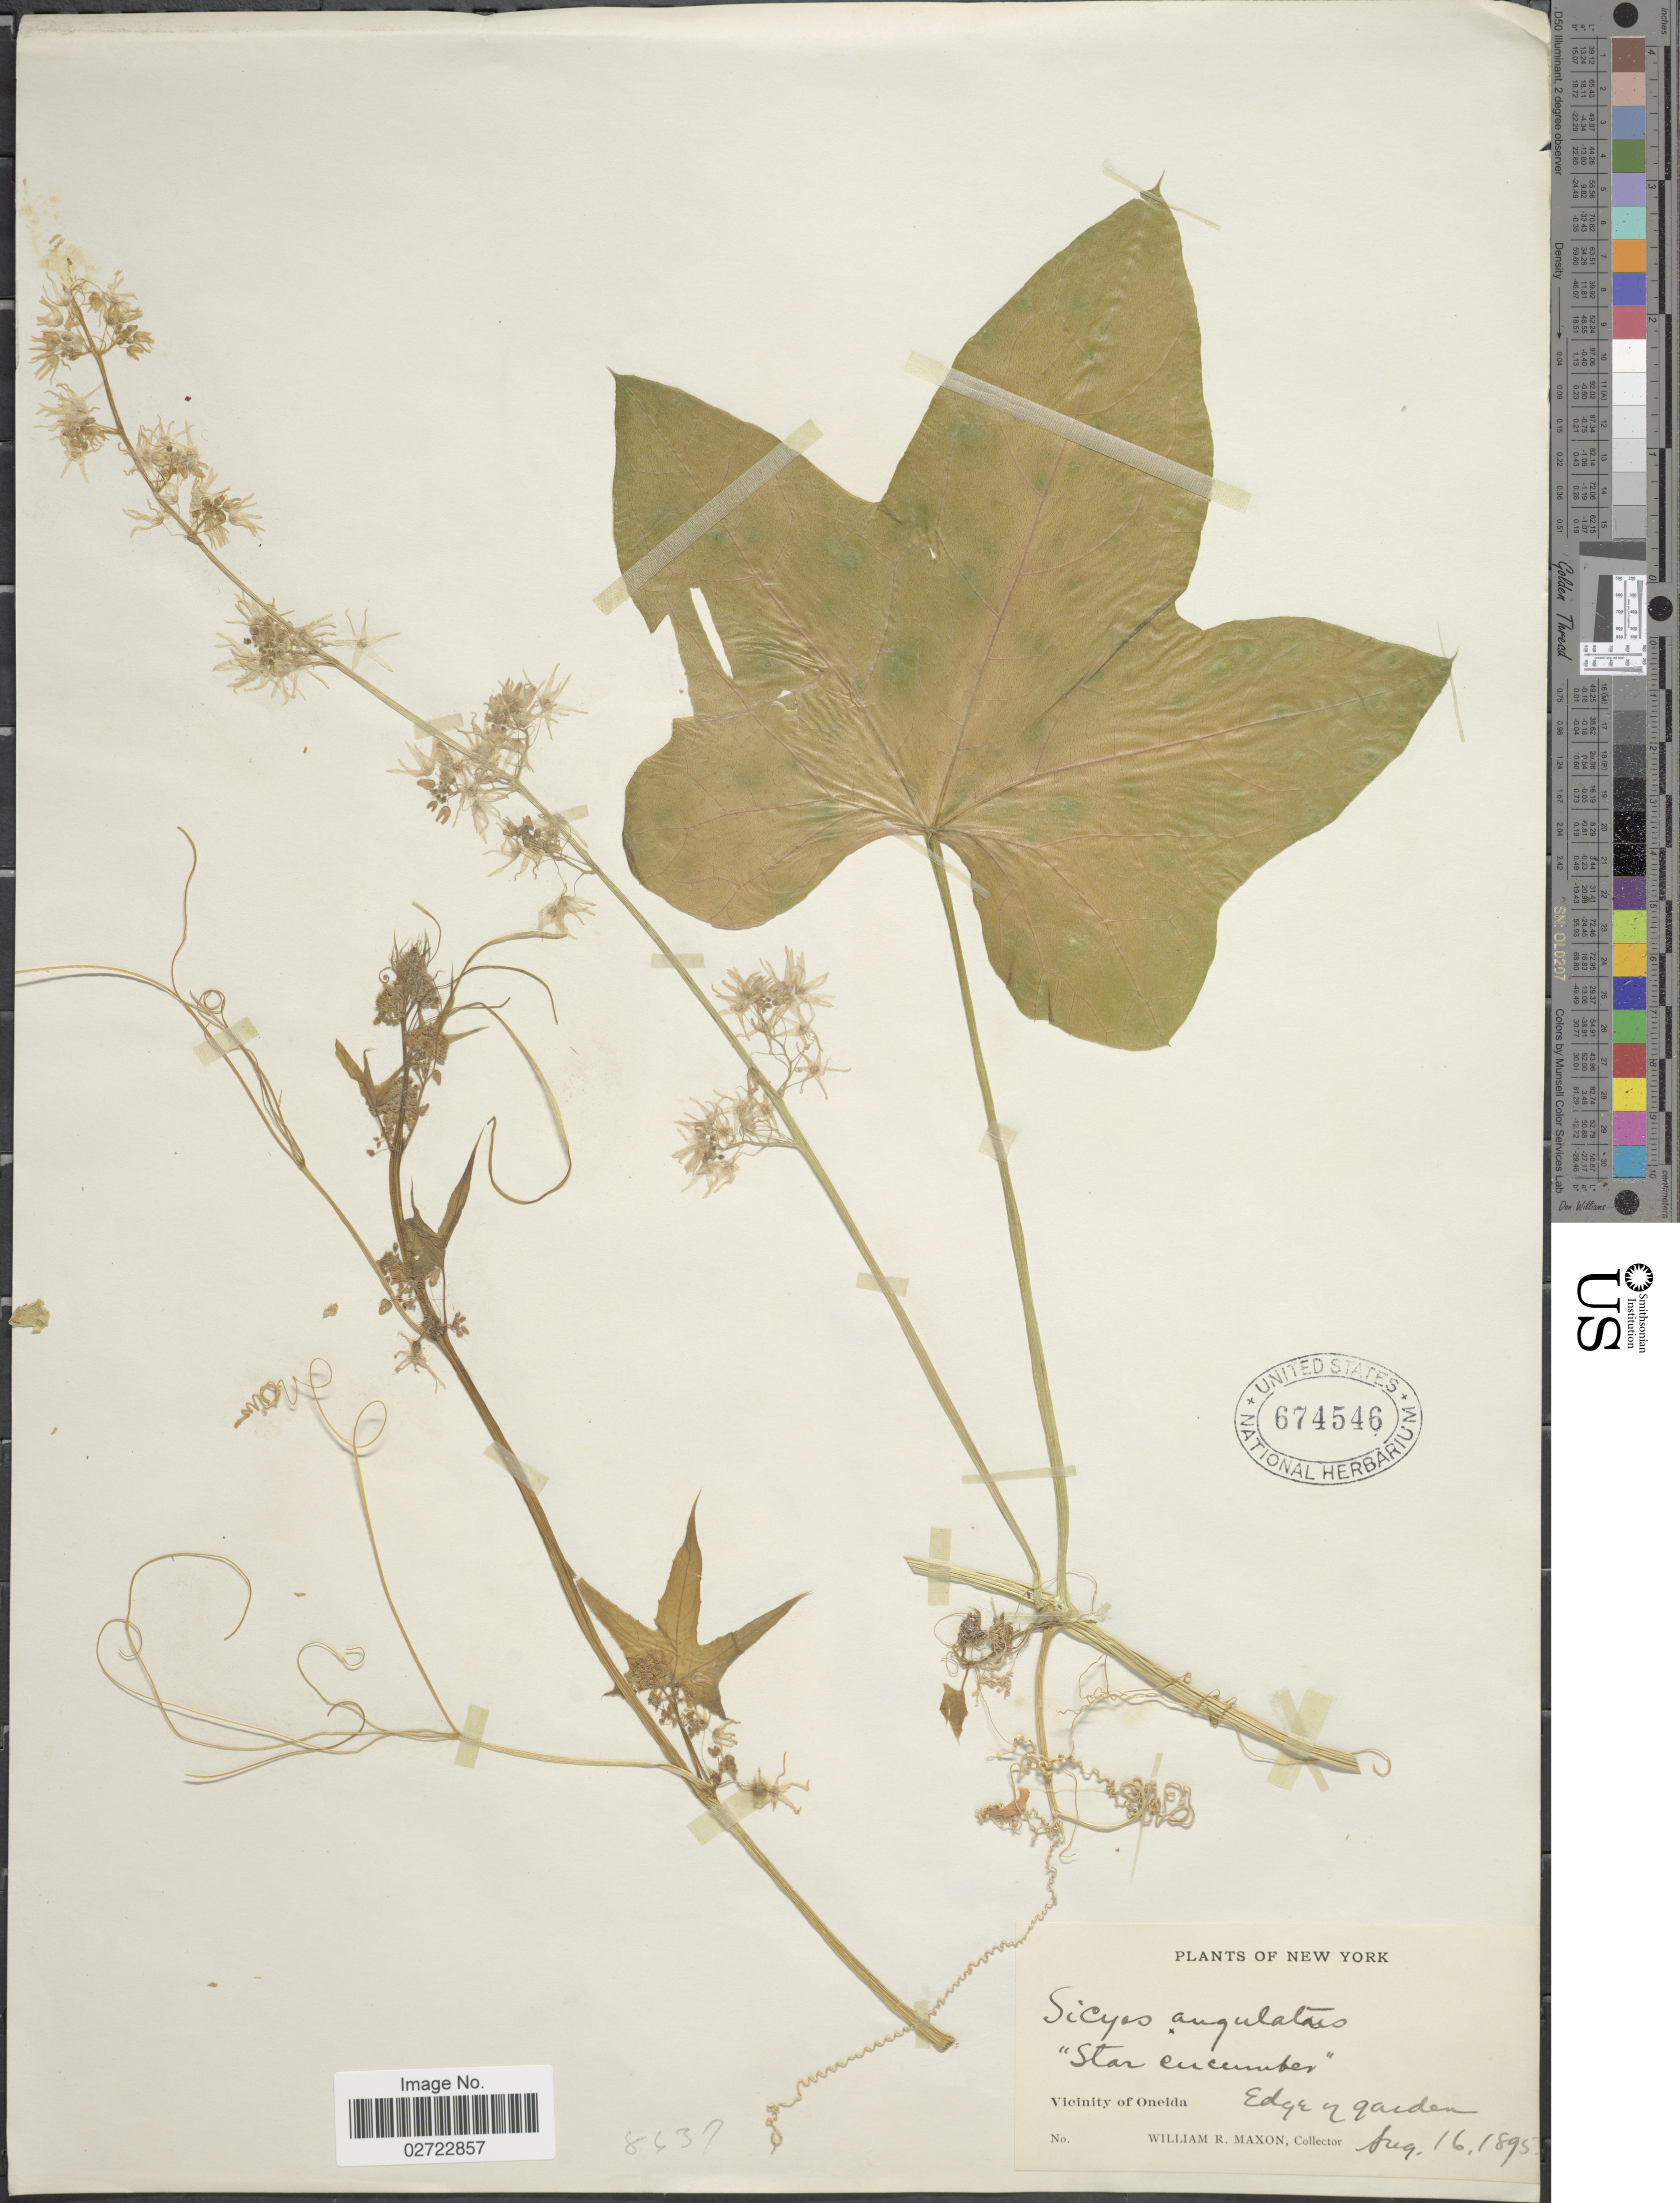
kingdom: Plantae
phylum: Tracheophyta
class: Magnoliopsida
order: Cucurbitales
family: Cucurbitaceae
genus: Echinocystis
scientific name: Echinocystis lobata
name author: (Michx.) Torr. & A. Gray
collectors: W. R. Maxon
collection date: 1895-08-16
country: United States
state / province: New York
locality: Vicinity of Oneida, Edge of garden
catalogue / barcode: US 674546